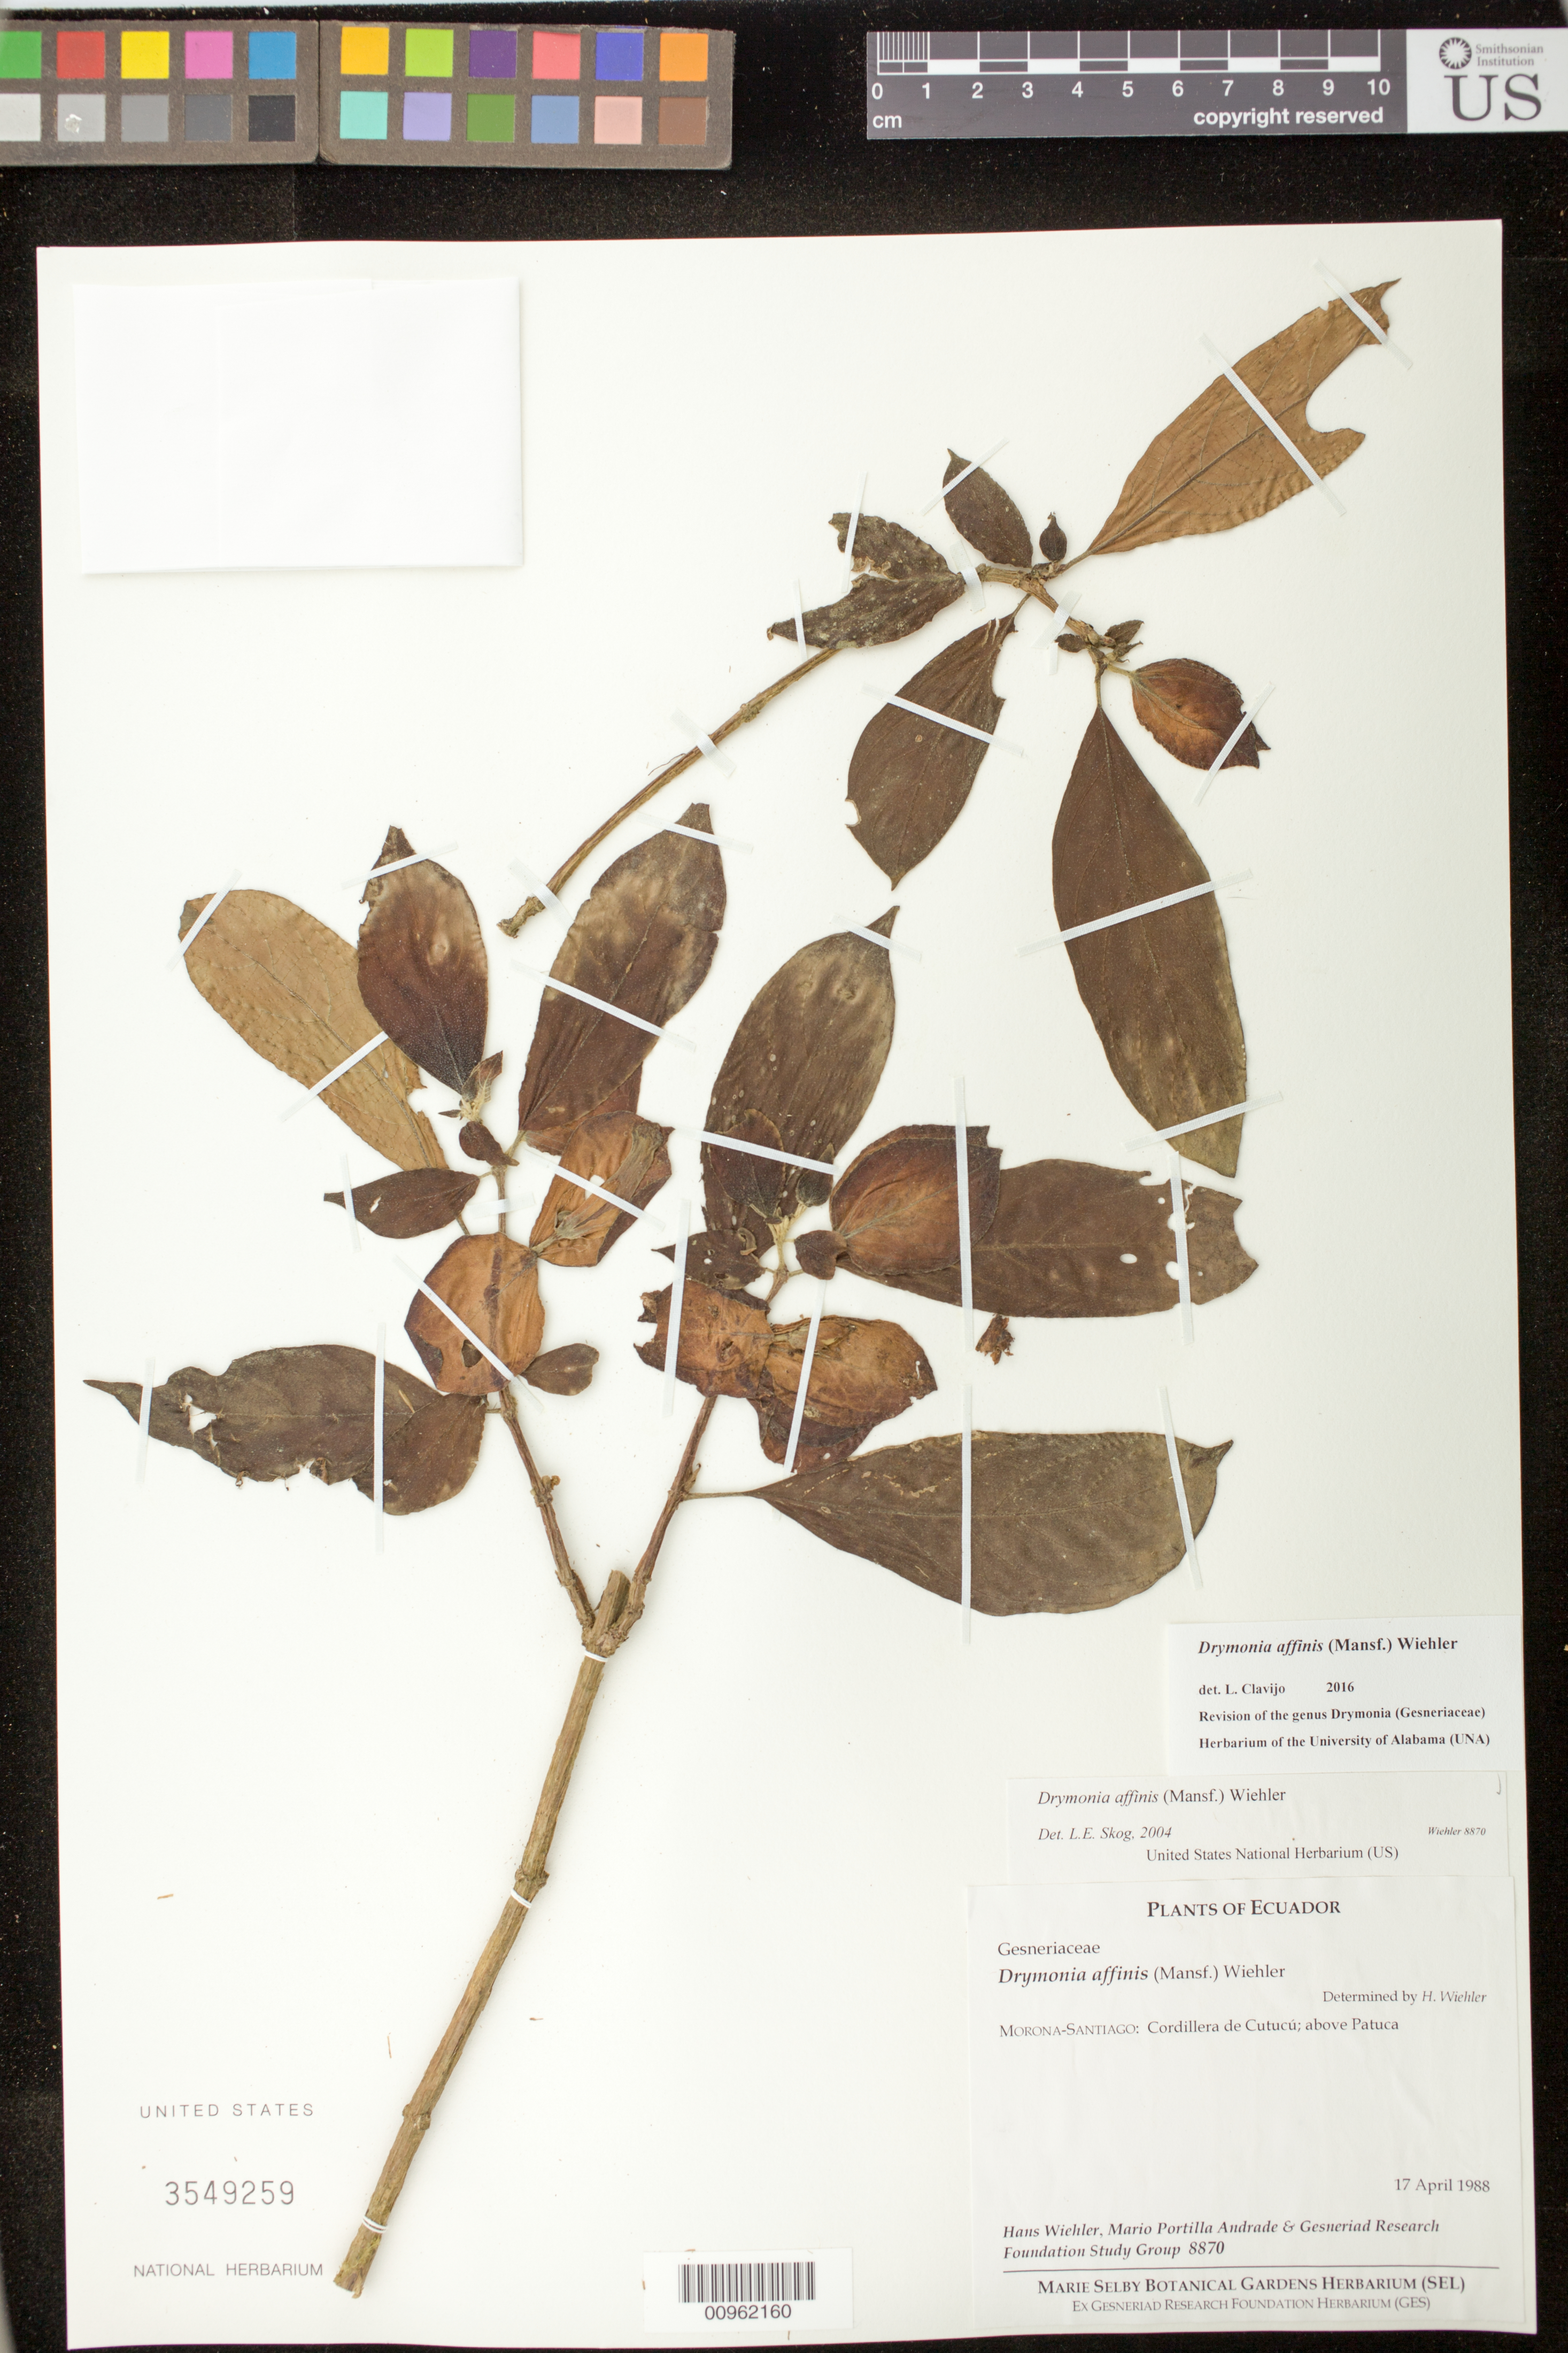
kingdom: Plantae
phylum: Tracheophyta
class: Magnoliopsida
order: Lamiales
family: Gesneriaceae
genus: Drymonia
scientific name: Drymonia affinis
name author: (Mansf.) Wiehler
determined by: Skog, Laurence E.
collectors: H. J. Wiehler, M. Portilla Andrade & GRF Study Group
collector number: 8870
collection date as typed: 17 Apr 1988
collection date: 1988-04-17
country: Ecuador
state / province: Morona-Santiago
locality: Morona-Sangiago: Cordillera de Cutucú; above Patuca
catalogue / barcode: US 3549259